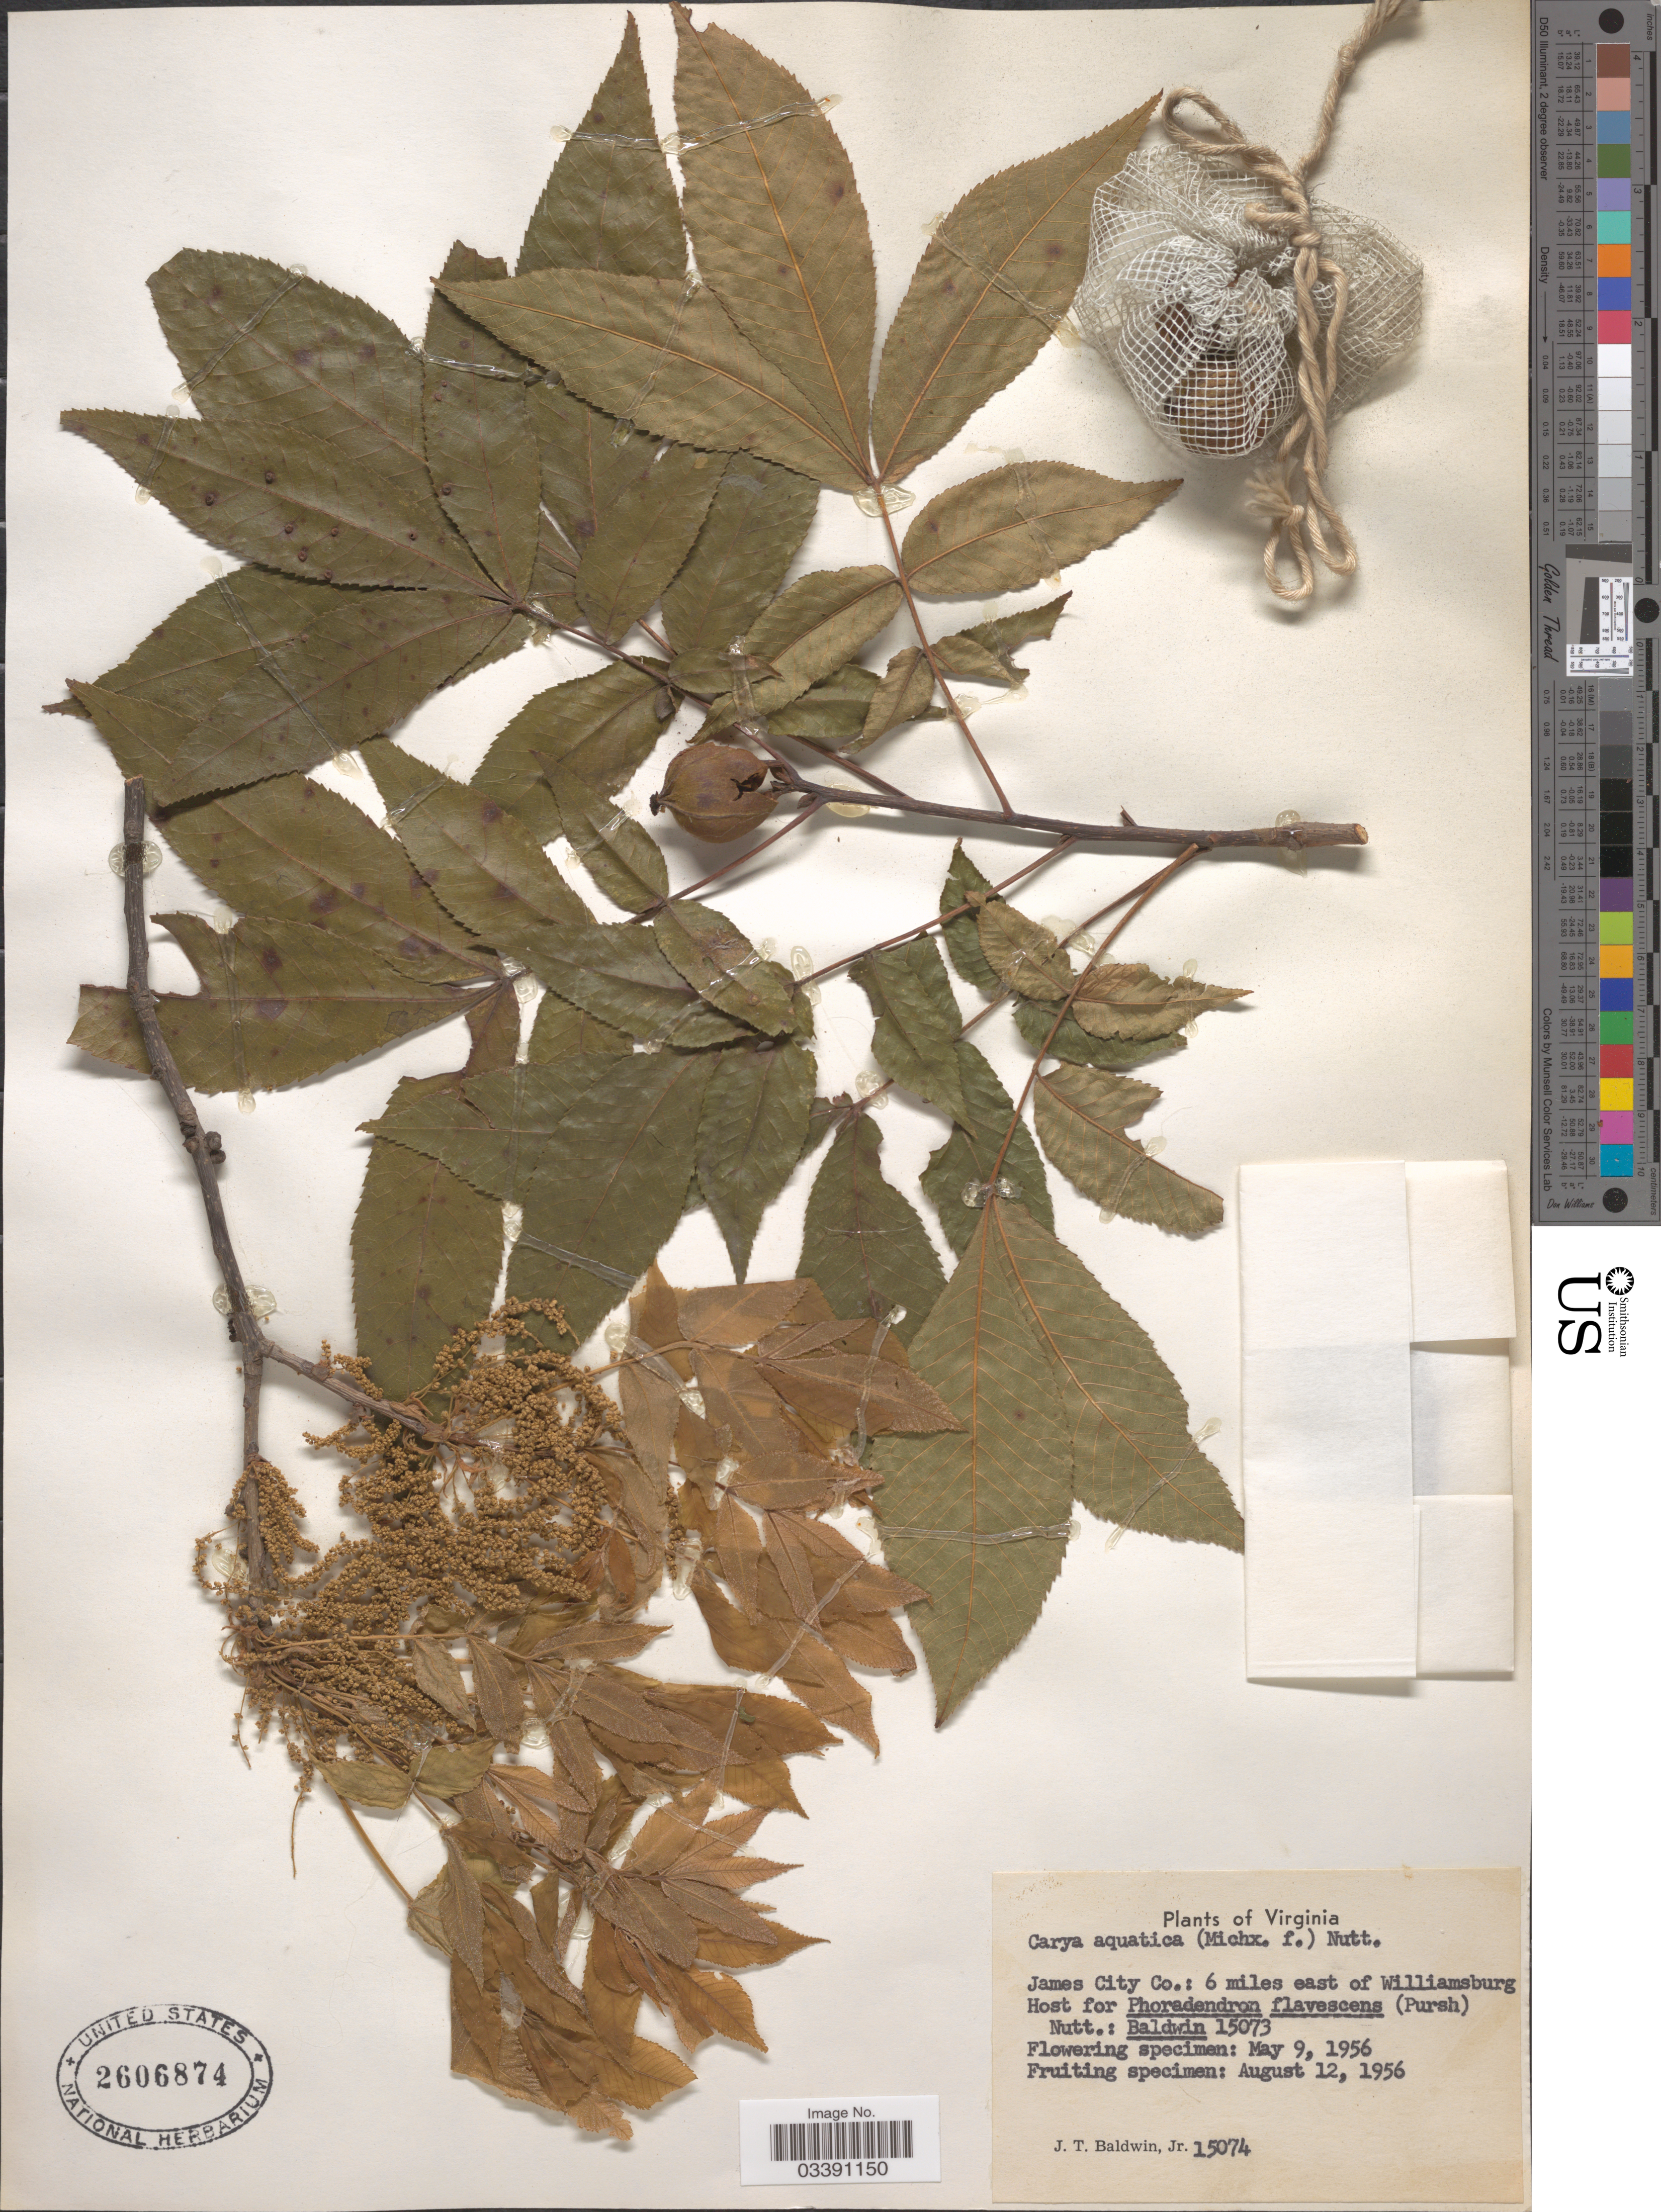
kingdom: Plantae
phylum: Tracheophyta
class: Magnoliopsida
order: Fagales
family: Juglandaceae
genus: Carya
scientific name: Carya aquatica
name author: (F. Michx.) Nutt.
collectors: J. T. Baldwin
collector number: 15074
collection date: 1956-05-09/1956-08-12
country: United States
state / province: Virginia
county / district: James City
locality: James City Co.: 6 miles east of Williamsburg.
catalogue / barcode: US 2606874